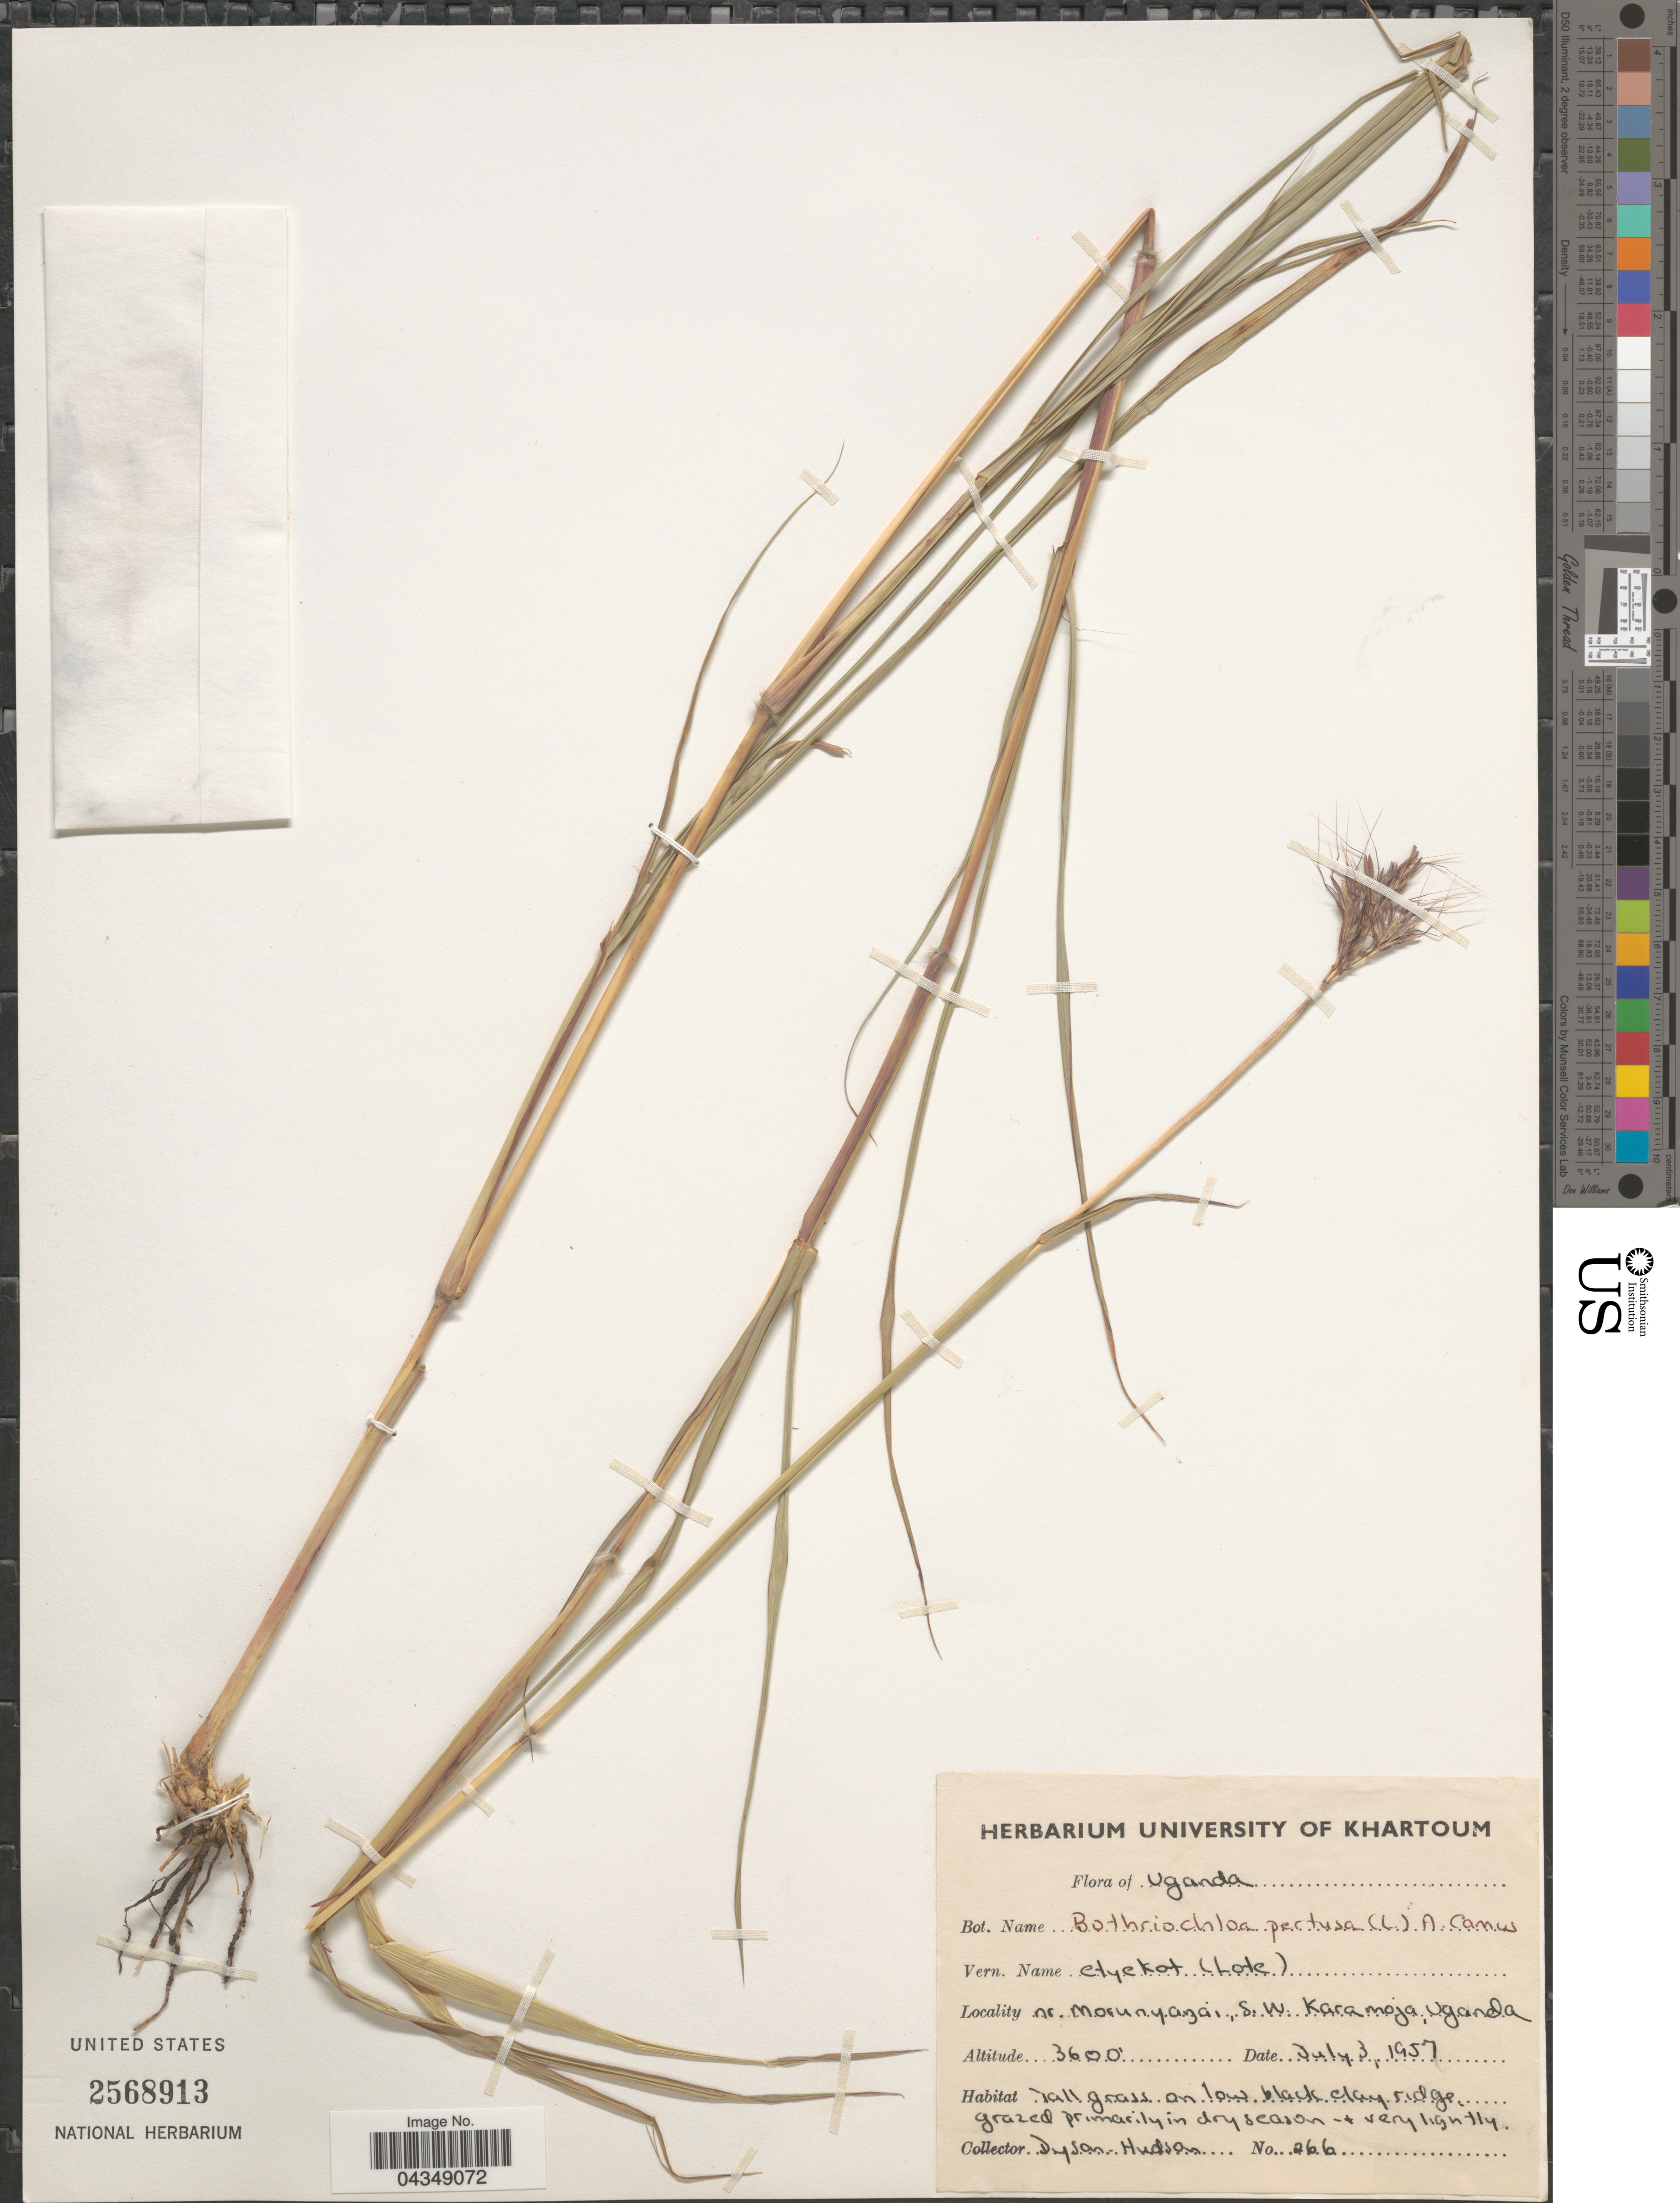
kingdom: Plantae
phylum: Tracheophyta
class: Liliopsida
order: Poales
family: Poaceae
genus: Bothriochloa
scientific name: Bothriochloa insculpta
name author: (Hochst. ex A. Rich.) A. Camus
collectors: Dyson-Hudson, --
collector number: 266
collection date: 1957-07-03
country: Uganda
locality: Nr. Morunyazai, S. W. Karamoja.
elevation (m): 1097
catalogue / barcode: US 2568913